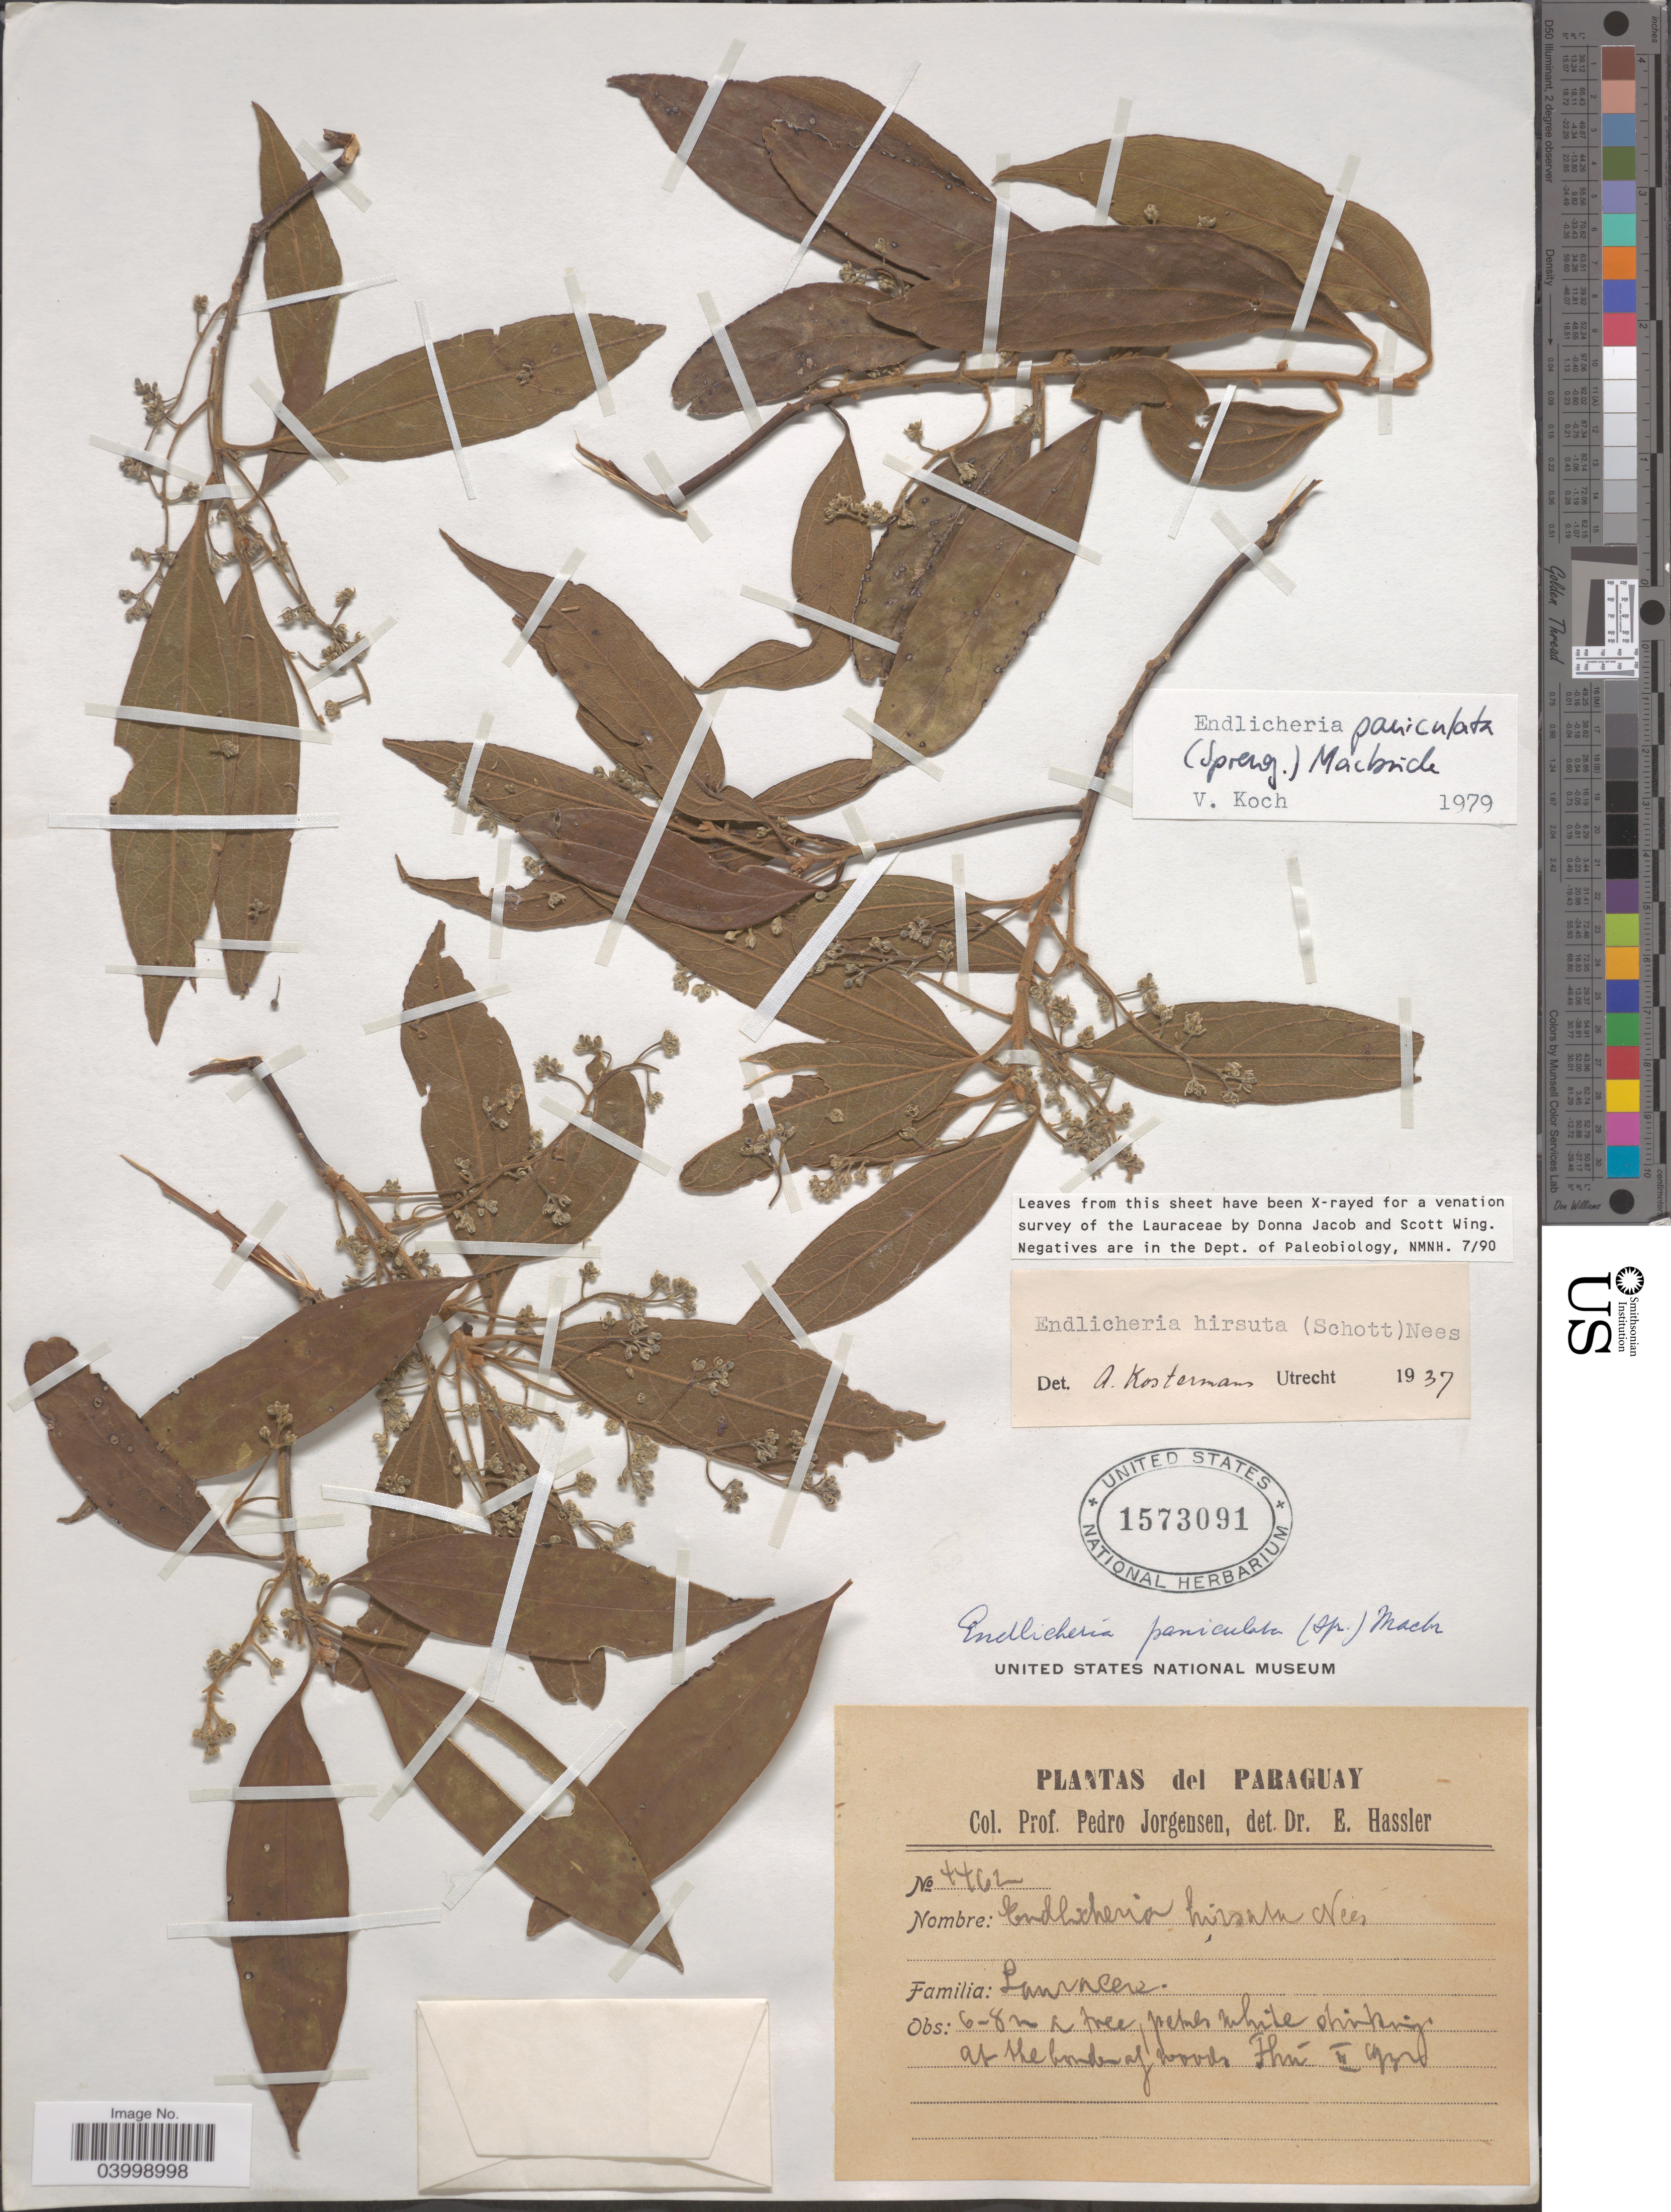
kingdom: Plantae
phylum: Tracheophyta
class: Magnoliopsida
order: Laurales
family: Lauraceae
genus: Endlicheria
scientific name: Endlicheria paniculata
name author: (Spreng.) J.F. Macbr.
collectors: P. Jörgensen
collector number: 4462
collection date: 1930-02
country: Paraguay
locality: At the border of woods Ihú.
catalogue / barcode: US 1573091